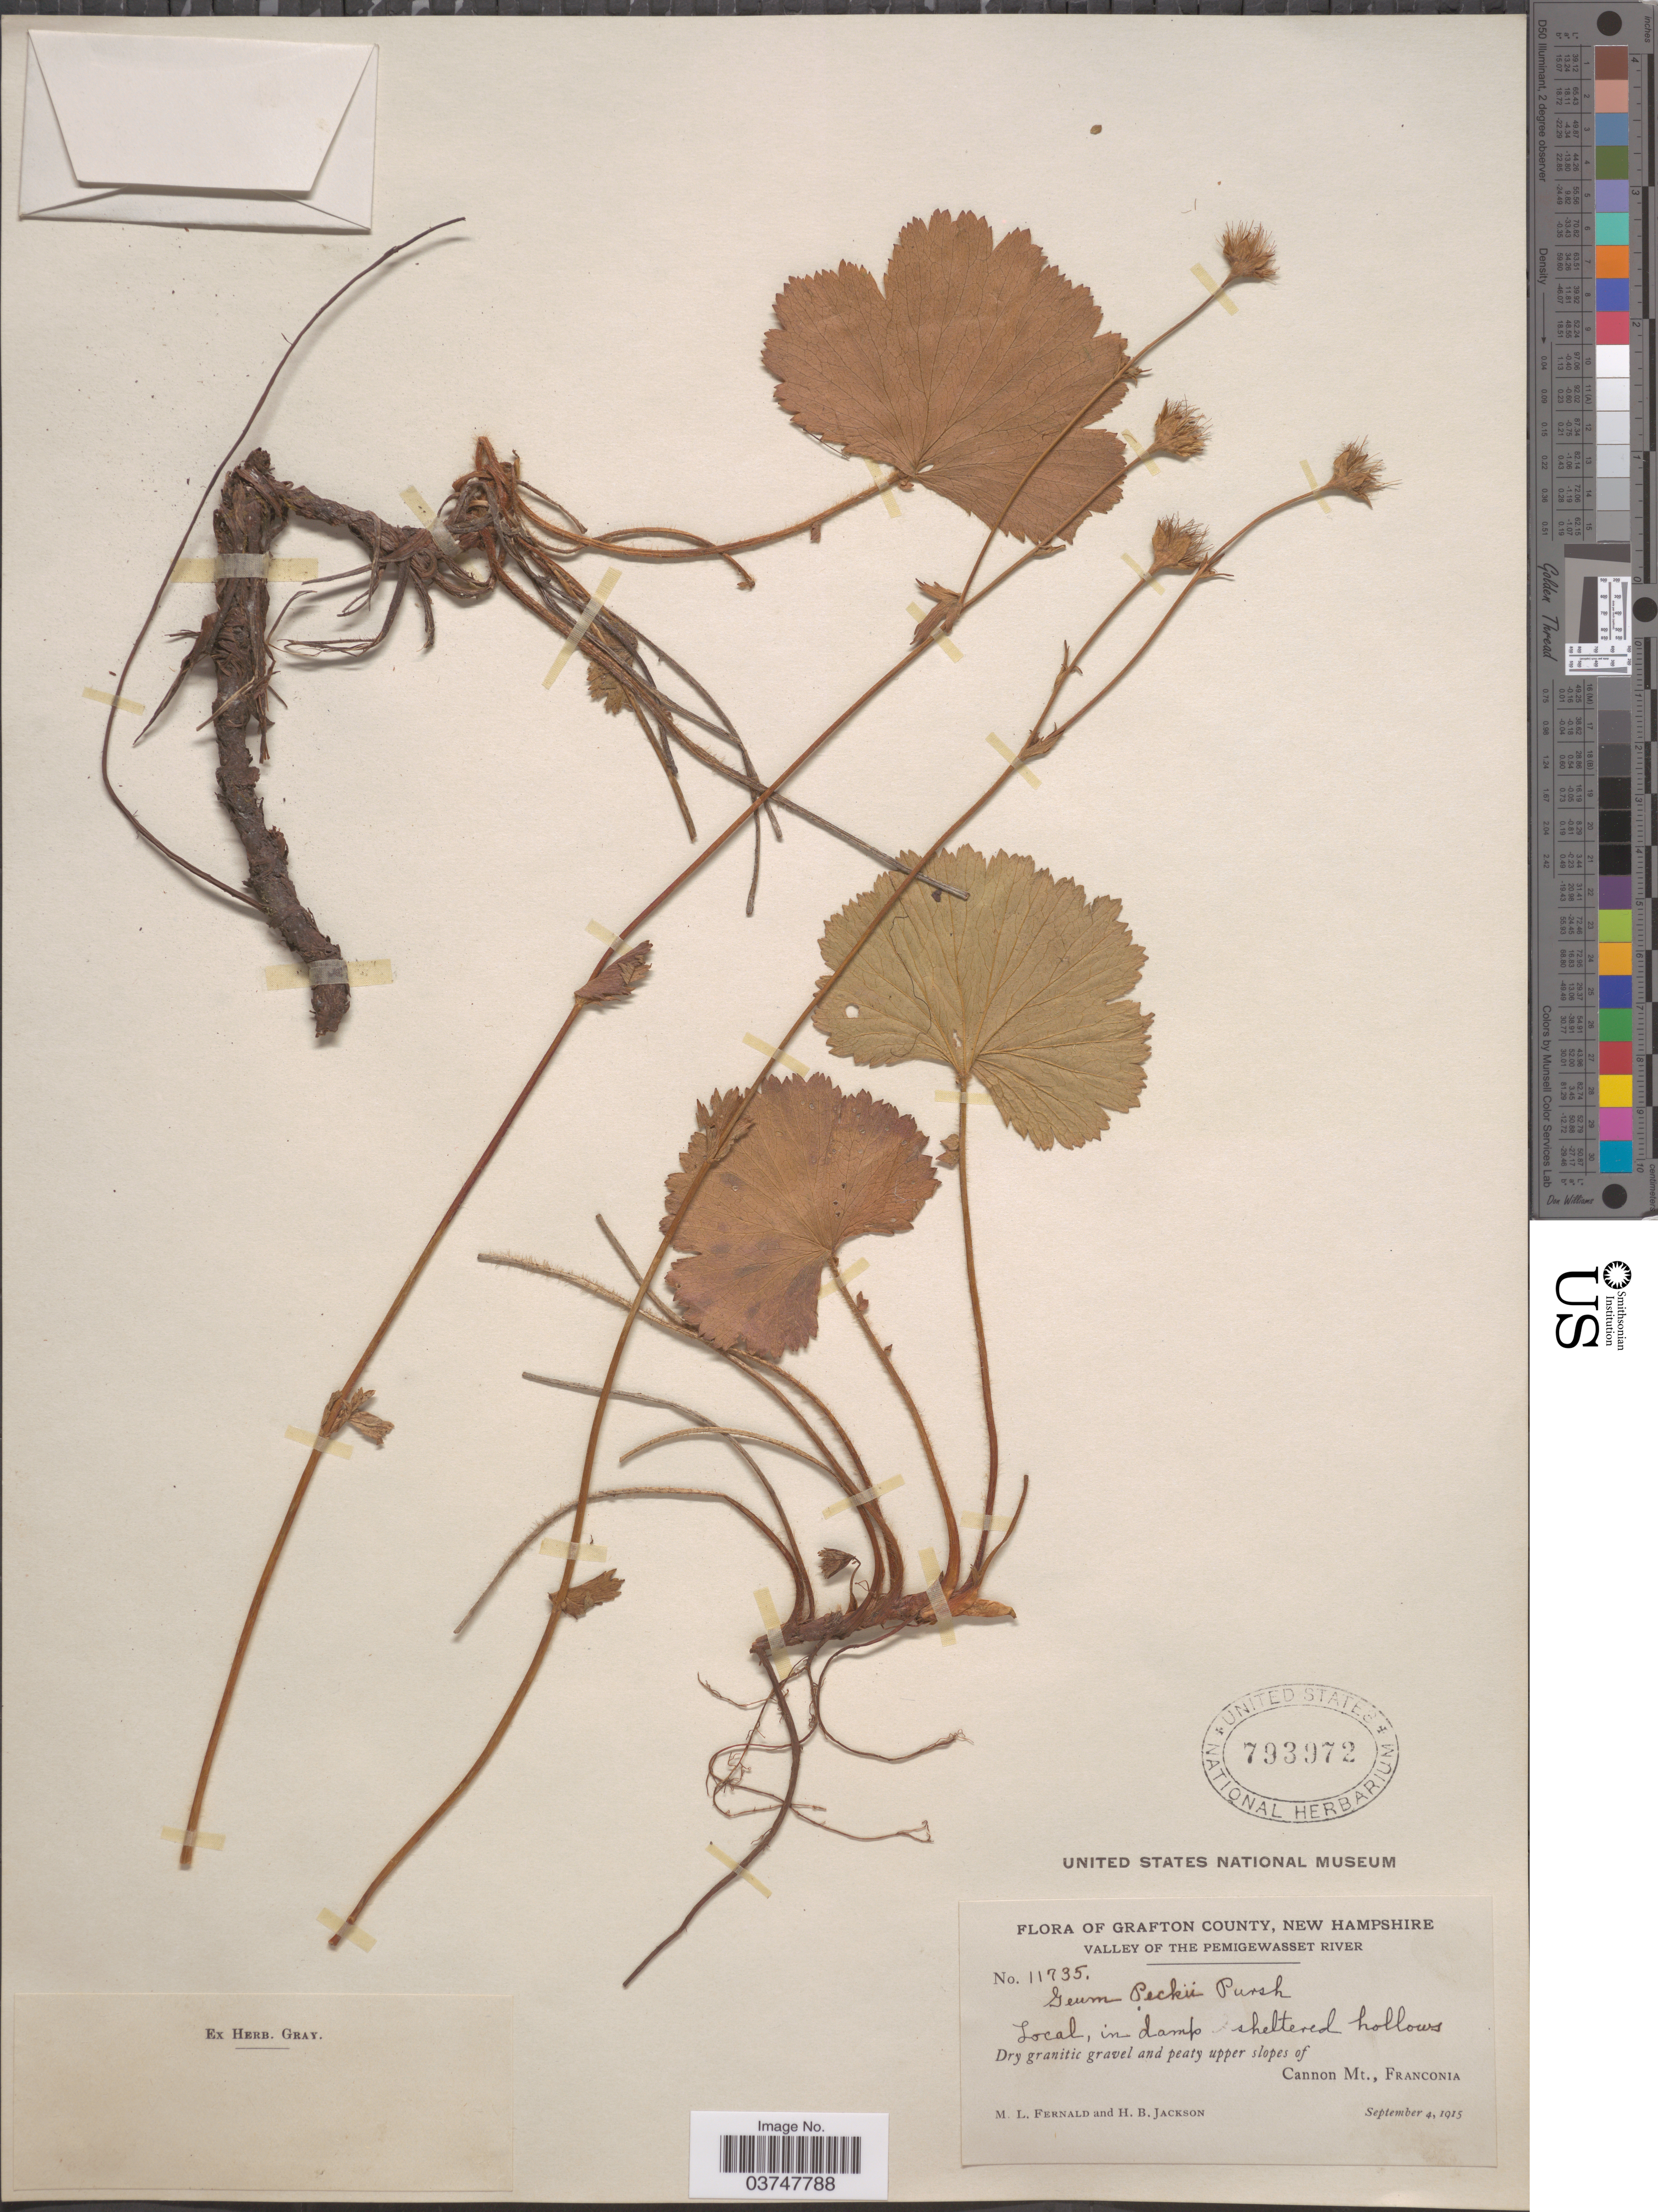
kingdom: Plantae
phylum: Tracheophyta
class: Magnoliopsida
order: Rosales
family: Rosaceae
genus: Geum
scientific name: Geum peckii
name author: Pursh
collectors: M. L. Fernald & H. Jackson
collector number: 11735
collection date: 1915-09-04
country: United States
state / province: New Hampshire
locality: Grafton County. Valley of the Pemigewasset River. Upper slopes of Cannon Mt., Franconia.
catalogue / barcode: US 793972